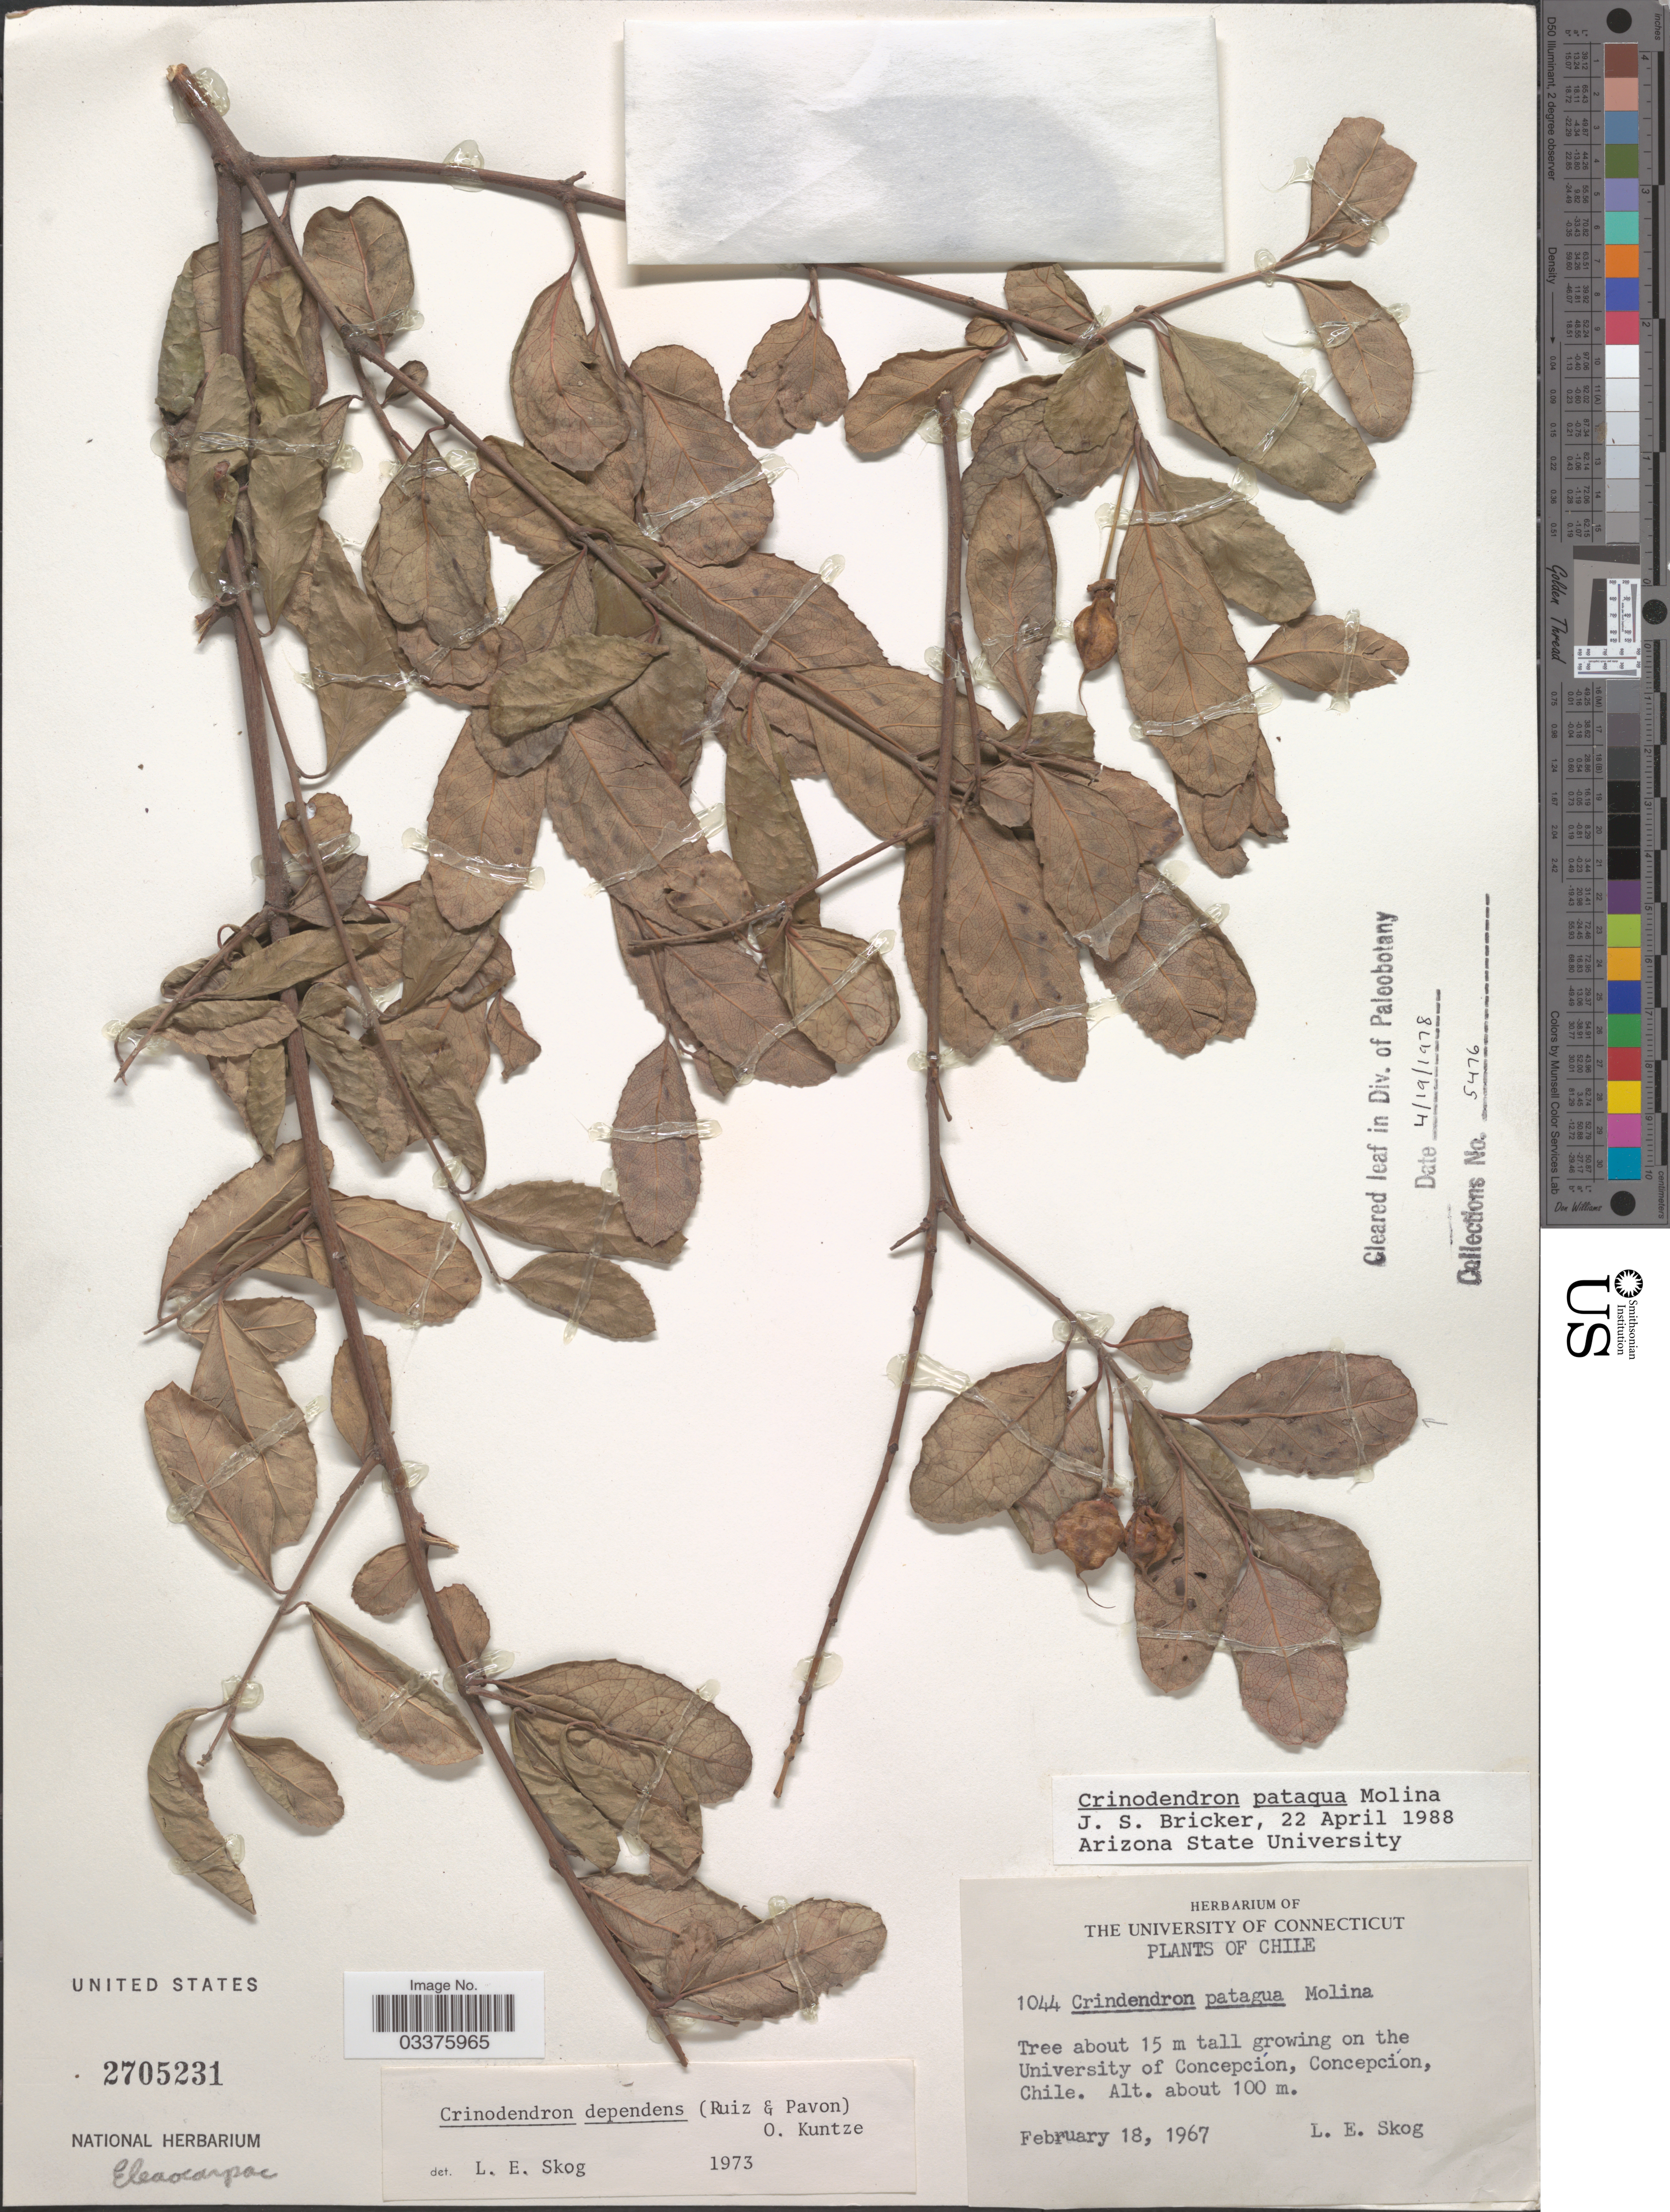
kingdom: Plantae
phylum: Tracheophyta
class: Magnoliopsida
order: Oxalidales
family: Elaeocarpaceae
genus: Crinodendron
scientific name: Crinodendron patagua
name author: Molina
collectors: L. E. Skog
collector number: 1044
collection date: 1967-02-18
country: Chile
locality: University of Concepción, Concepción.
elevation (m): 100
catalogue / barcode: US 2705231